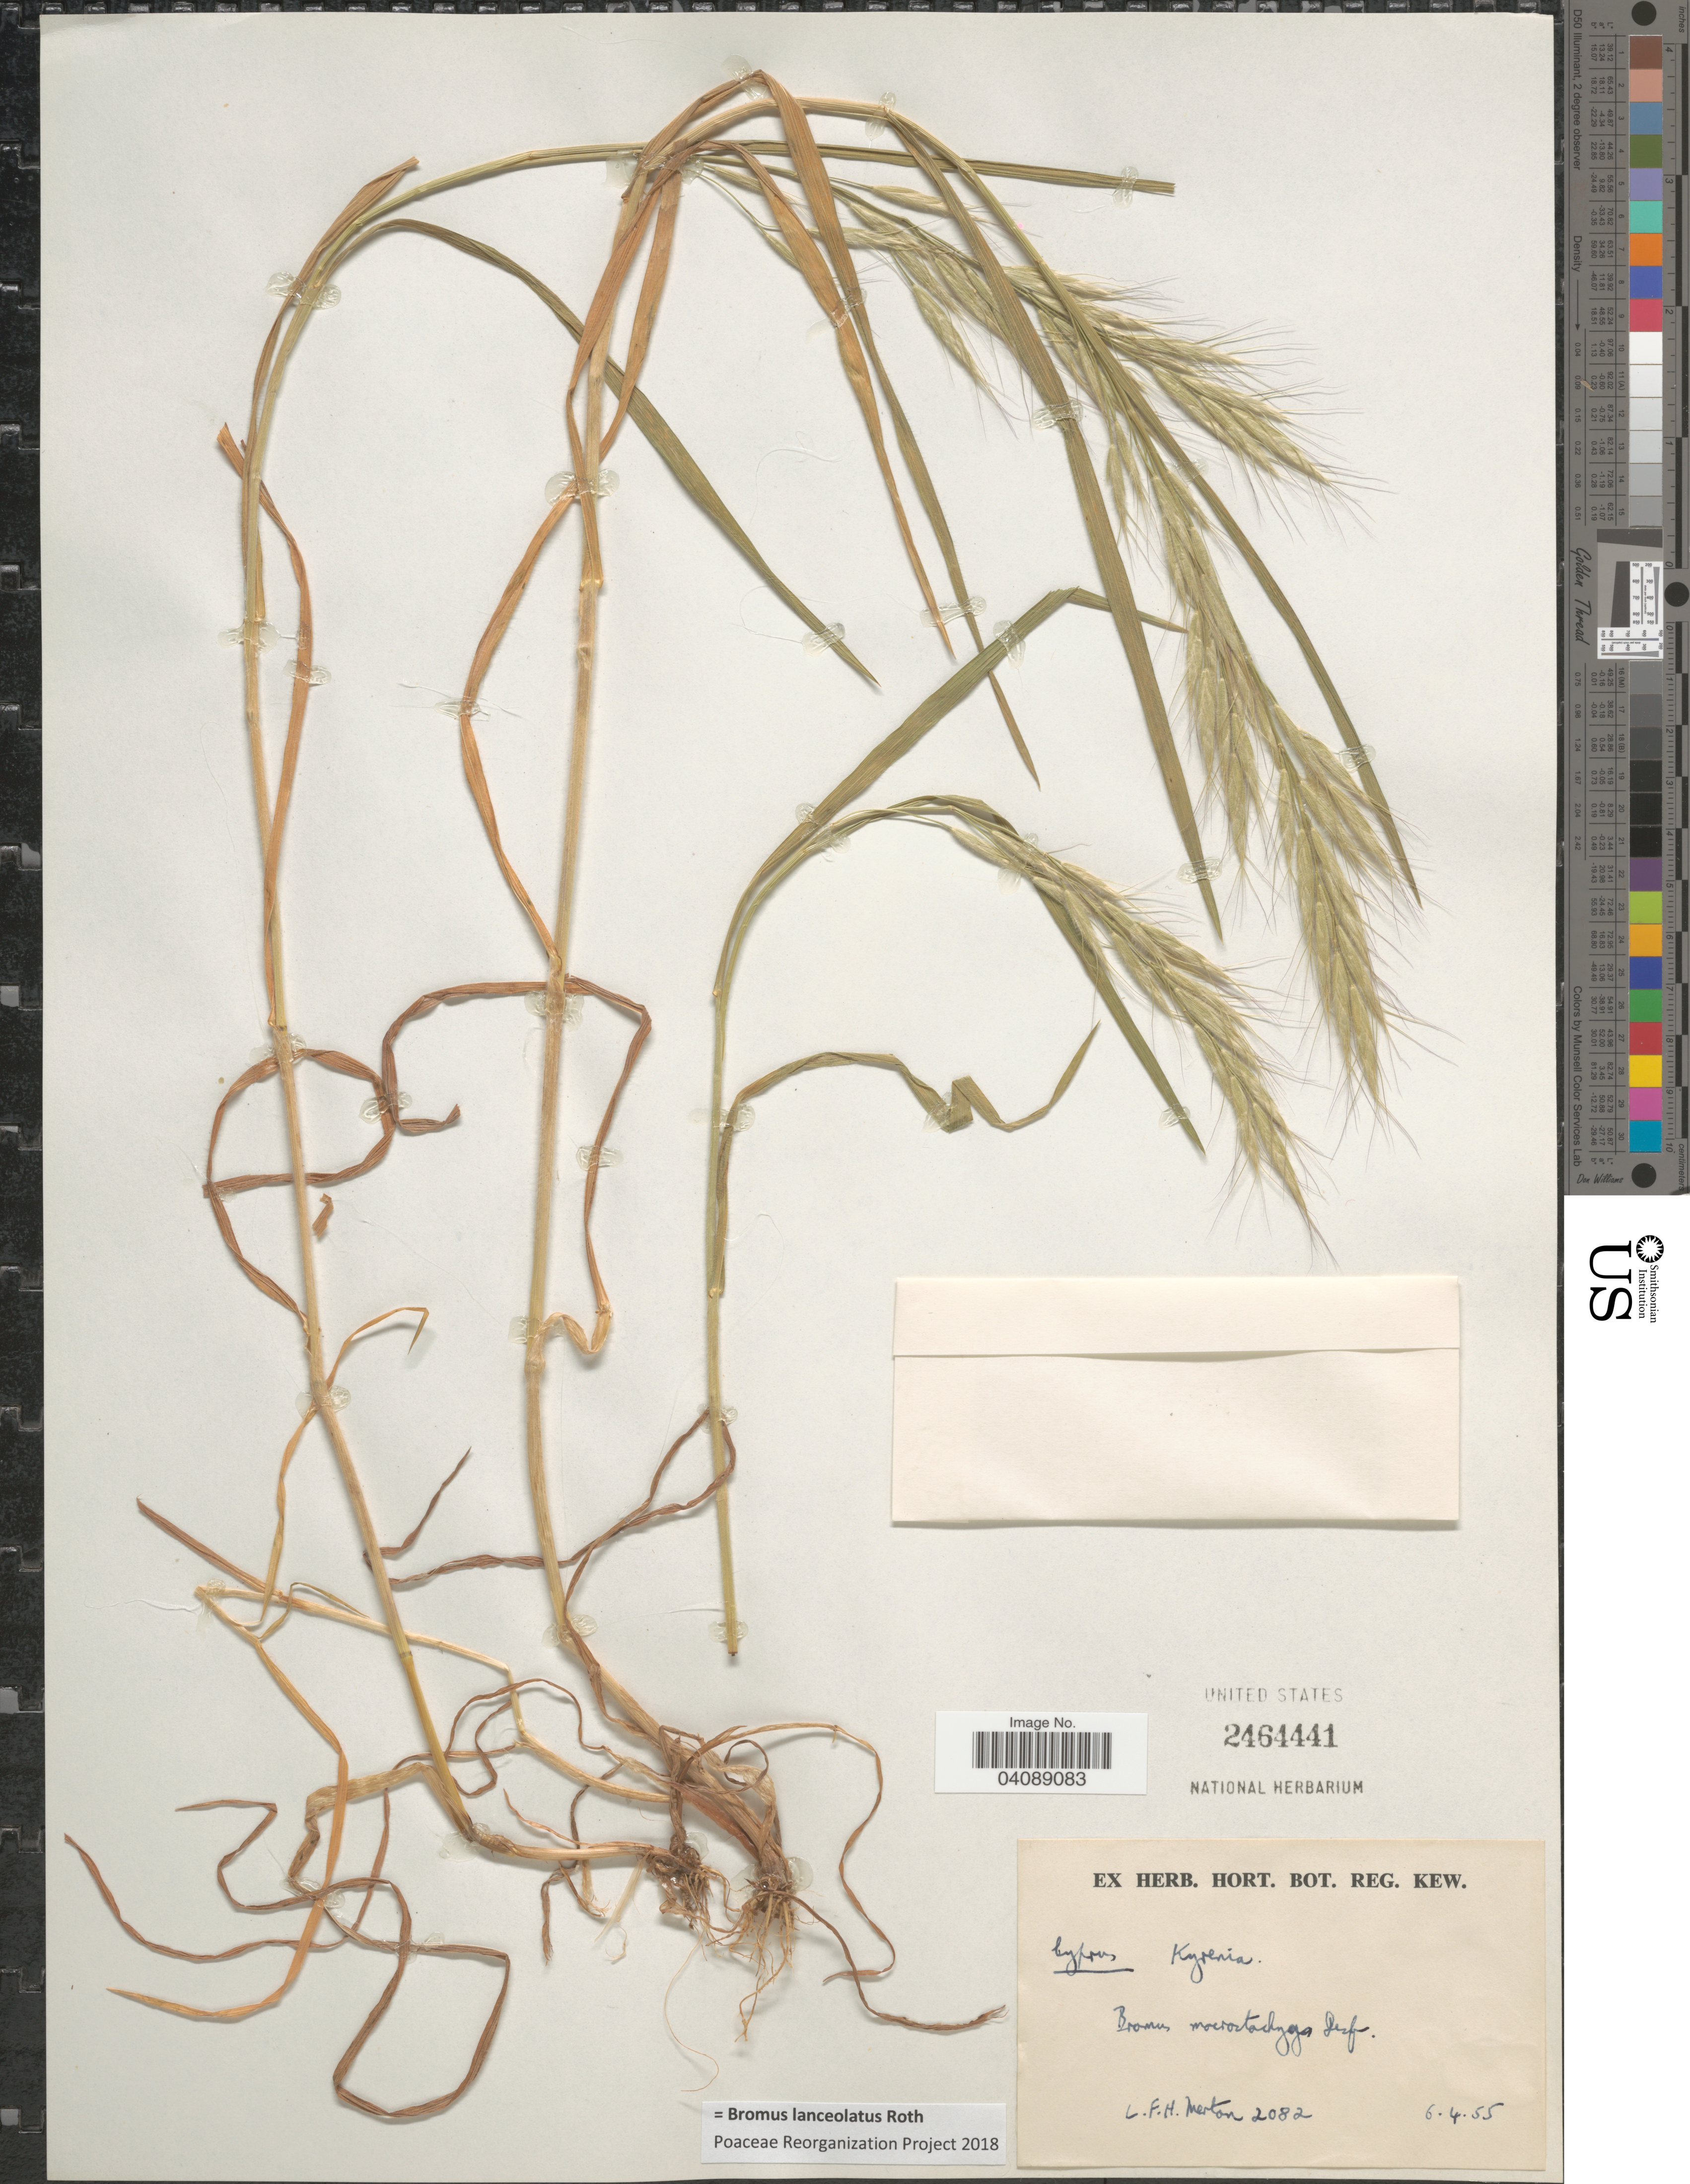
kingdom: Plantae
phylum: Tracheophyta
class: Liliopsida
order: Poales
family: Poaceae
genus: Bromus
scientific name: Bromus lanceolatus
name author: Roth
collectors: L. Merton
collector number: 2082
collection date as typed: Transcribed d/m/y: 6/4/55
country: Cyprus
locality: Kyrenia.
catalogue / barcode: US 2464441